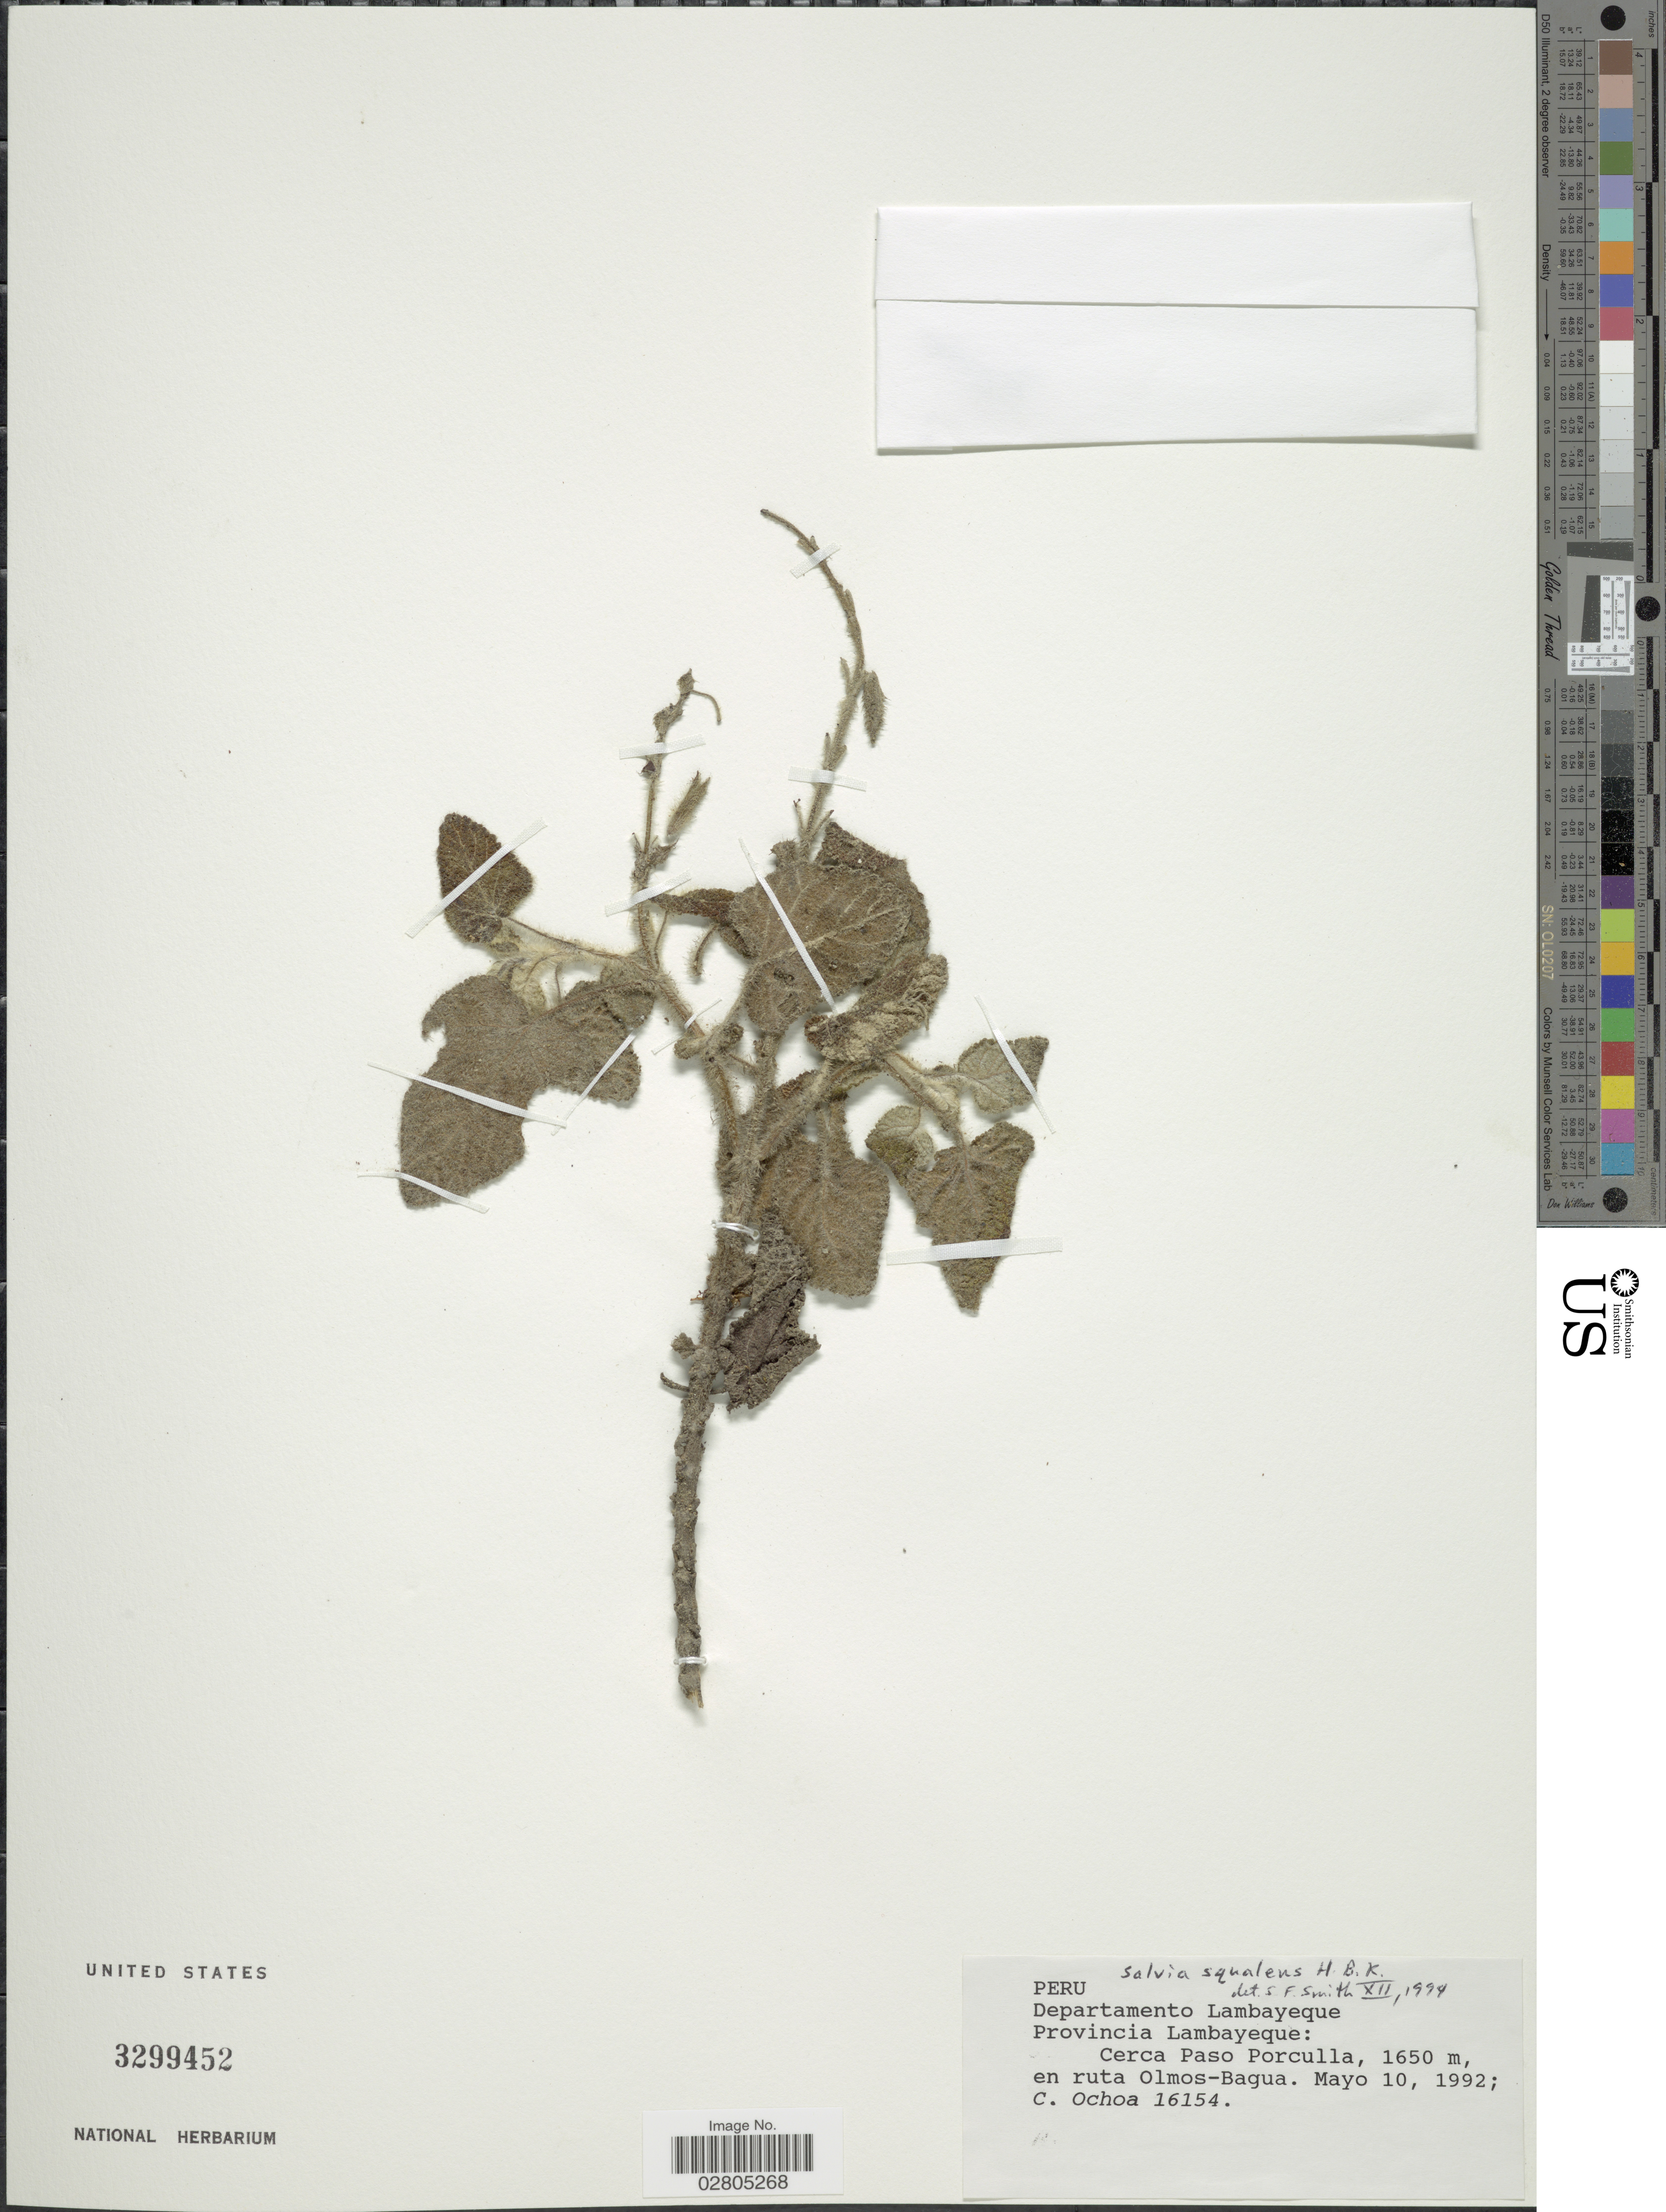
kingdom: Plantae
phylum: Tracheophyta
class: Magnoliopsida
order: Lamiales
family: Lamiaceae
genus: Salvia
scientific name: Salvia squalens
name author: Kunth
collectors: C. Ochoa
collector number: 16154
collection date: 1992-05-10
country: Peru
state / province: Lambayeque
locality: Departamento Lambayeque, Cerca Paso Porculla en ruta Olmos-Bagua.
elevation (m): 1650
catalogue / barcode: US 3299452